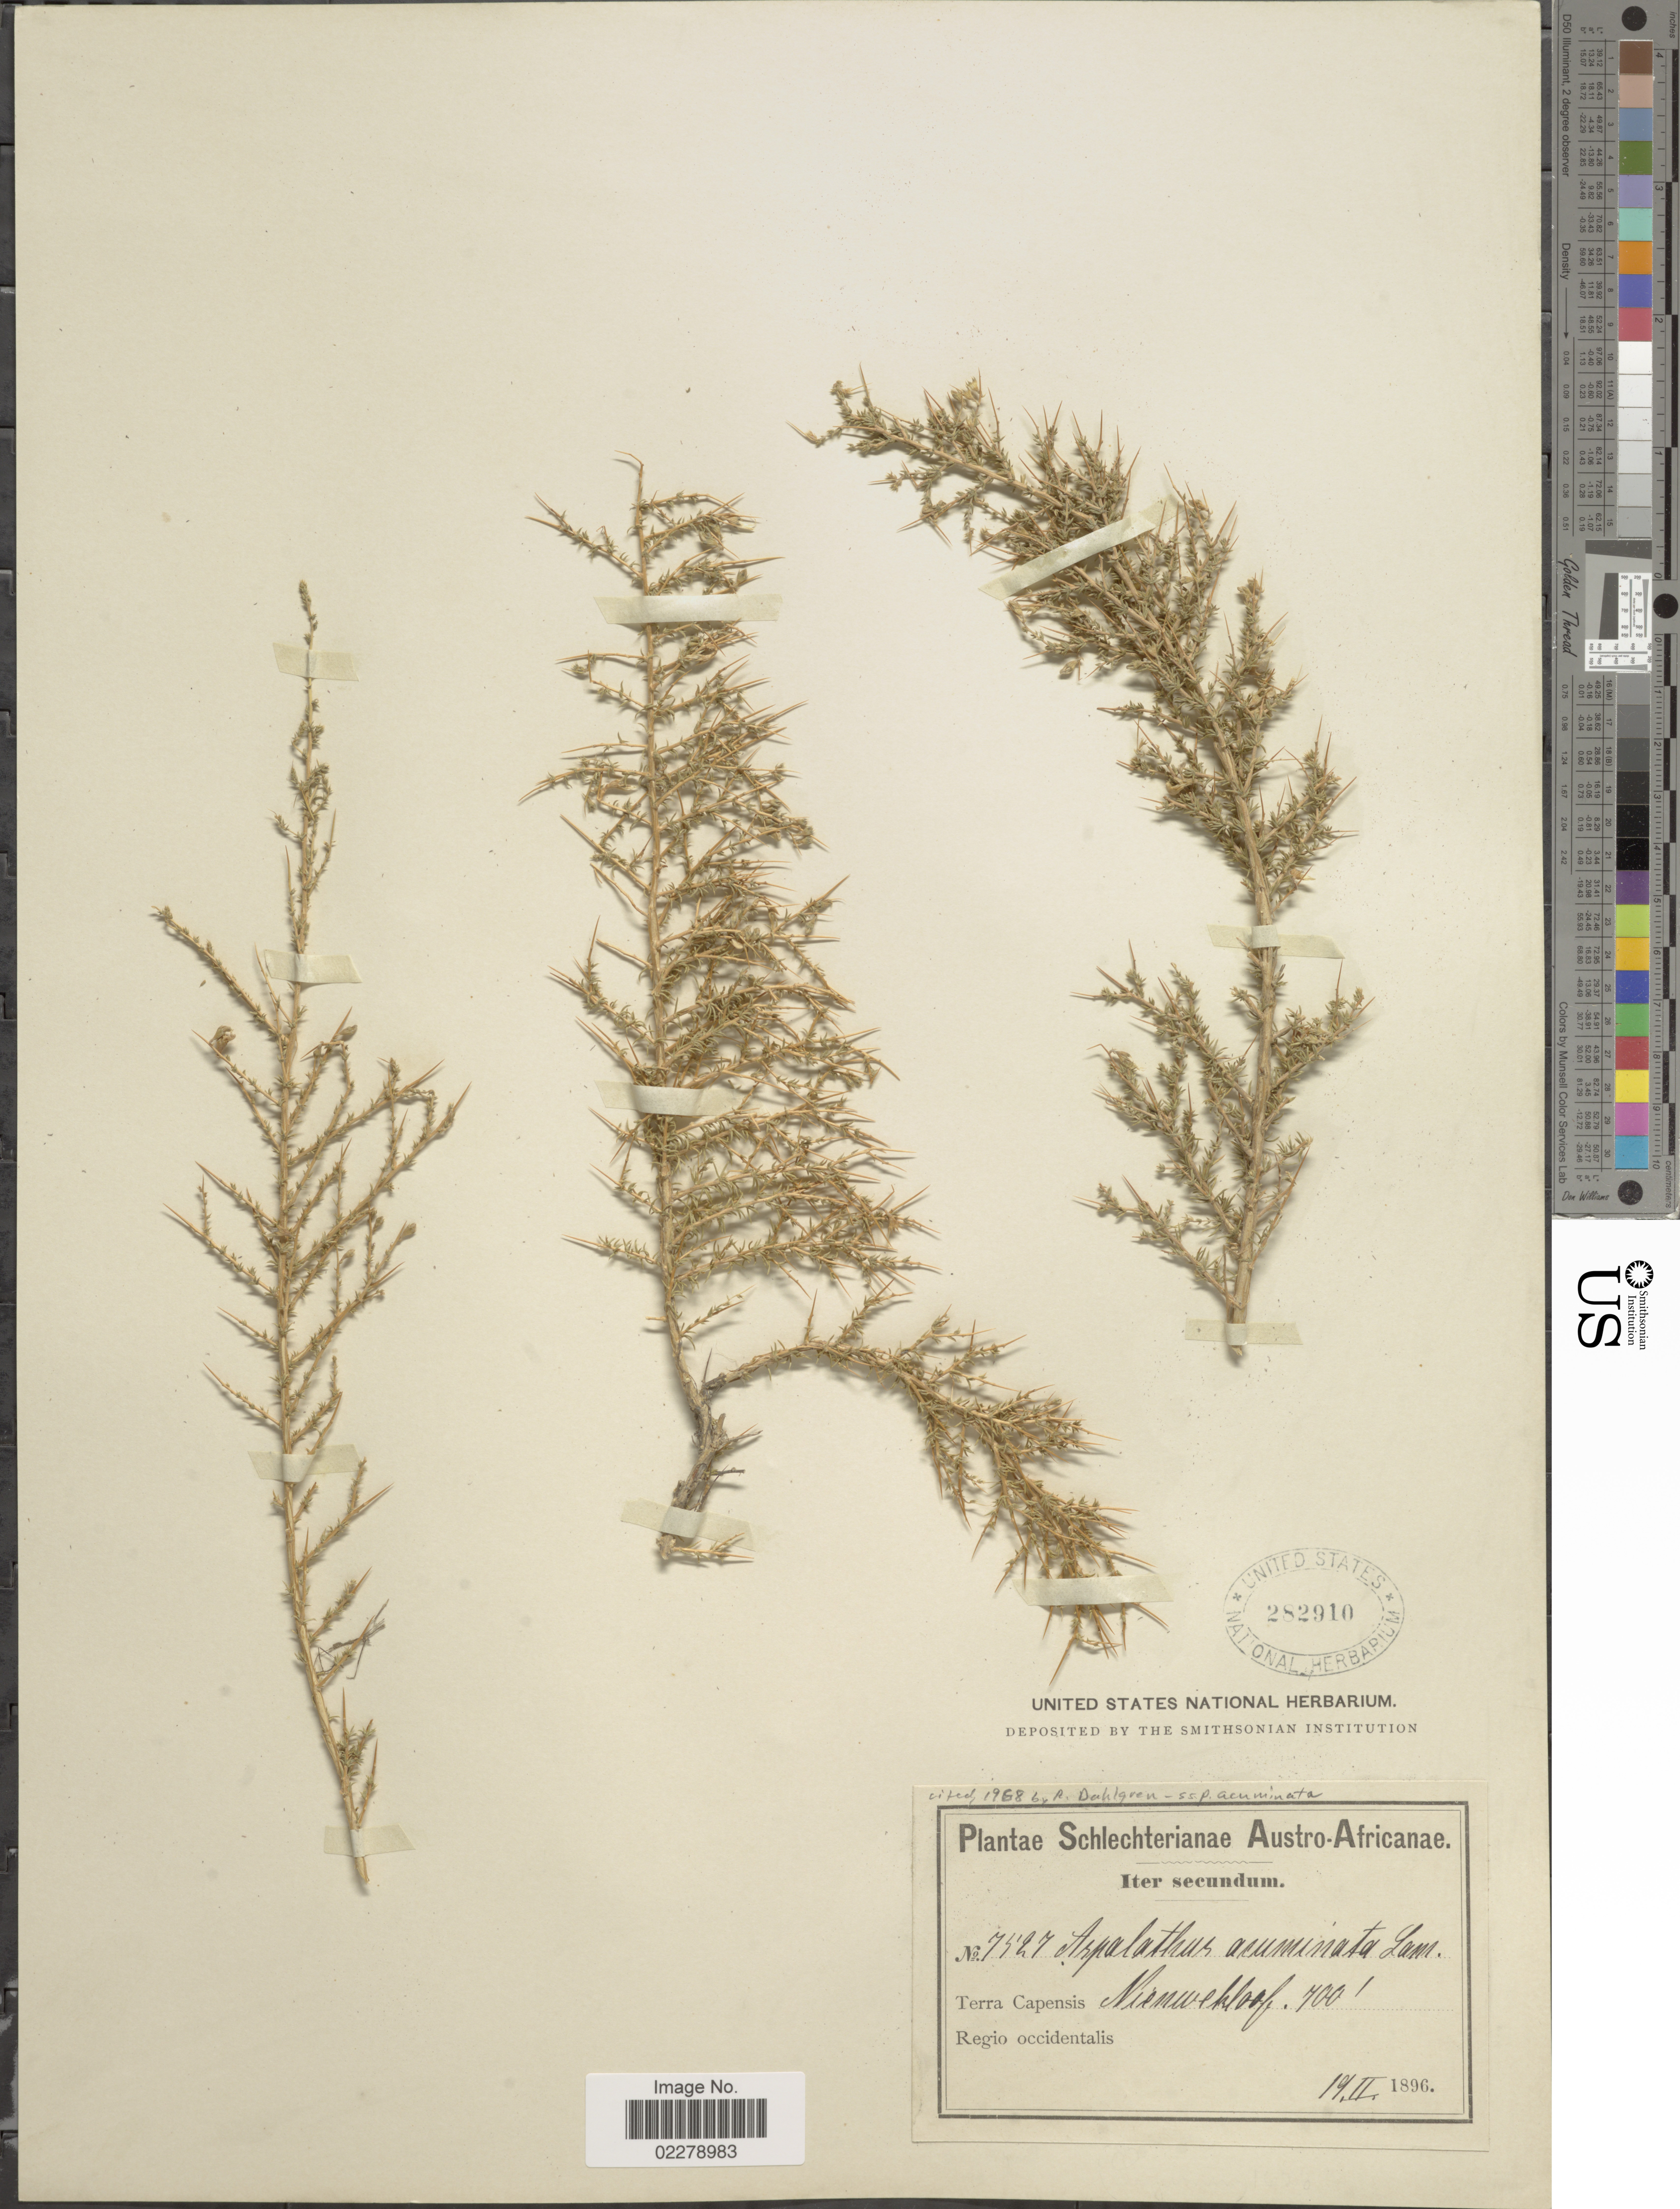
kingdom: Plantae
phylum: Tracheophyta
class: Magnoliopsida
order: Fabales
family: Fabaceae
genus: Aspalathus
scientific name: Aspalathus acuminata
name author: Lam.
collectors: Schlechter, --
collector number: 7927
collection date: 1896-02-19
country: South Africa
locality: Austro- Africanae. Terra Capensis, Nieuwekloos. Regio occidentalis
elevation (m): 213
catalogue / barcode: US 282910